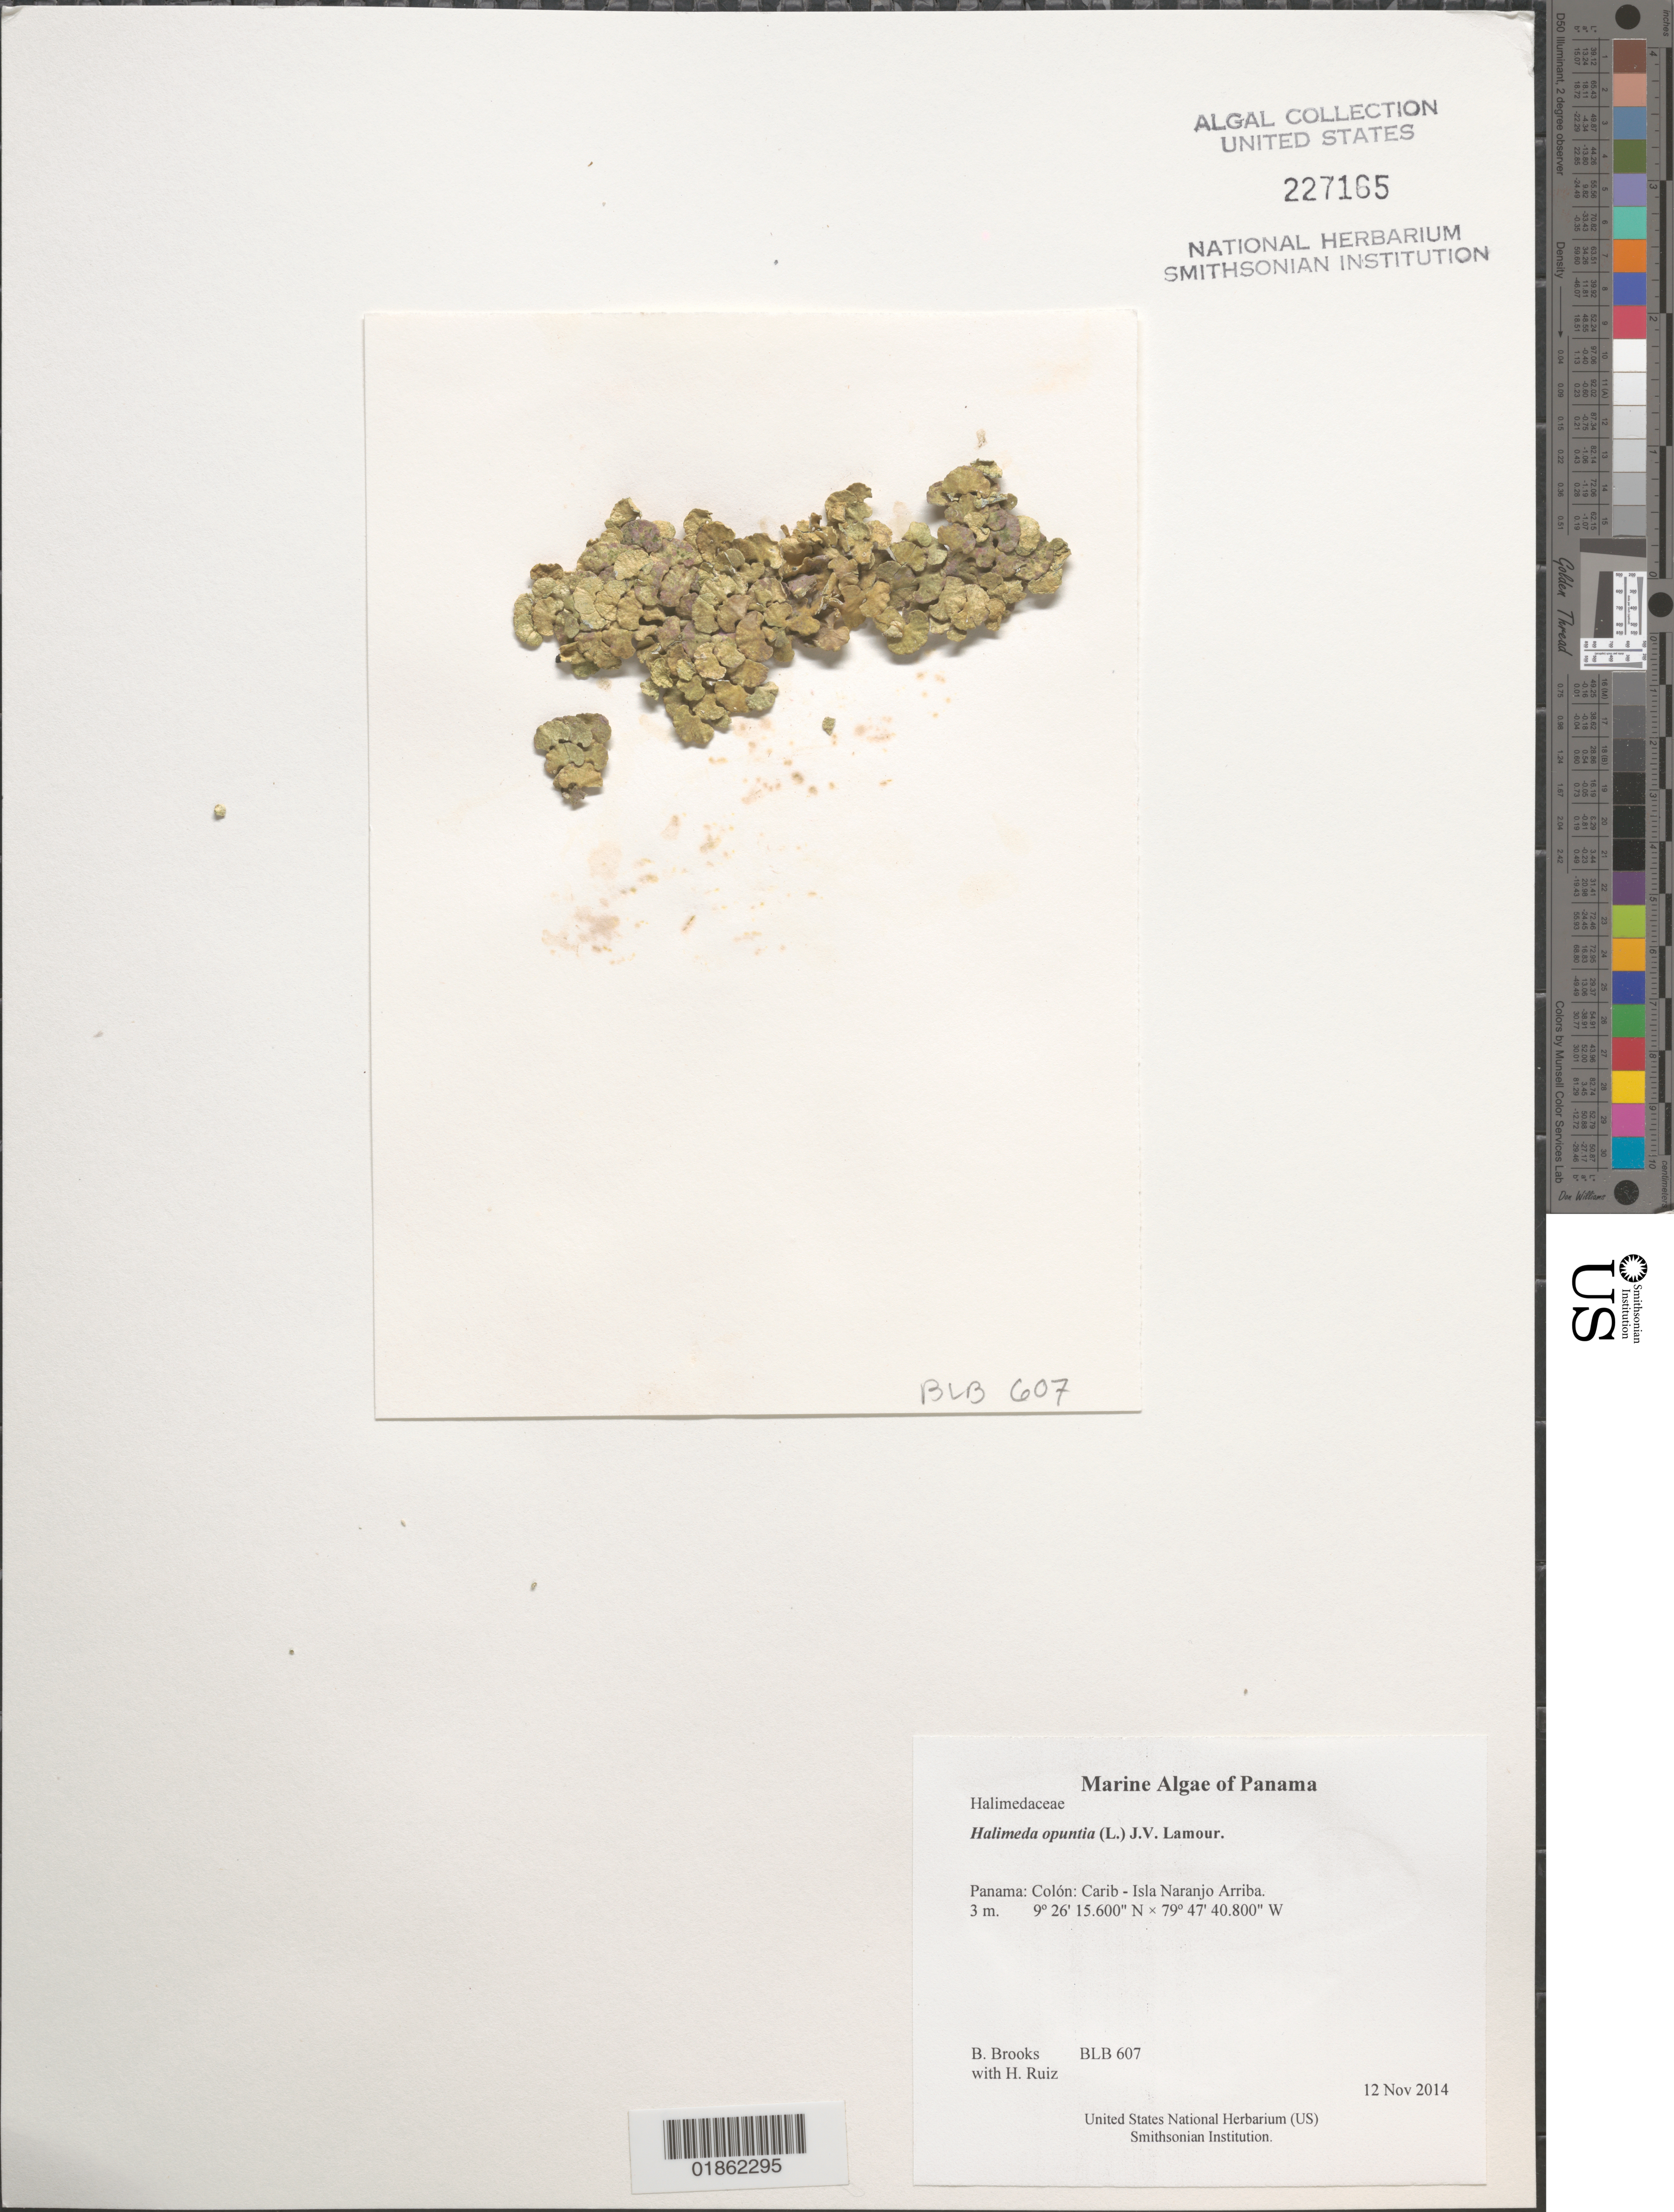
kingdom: Plantae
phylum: Chlorophyta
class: Ulvophyceae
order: Bryopsidales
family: Halimedaceae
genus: Halimeda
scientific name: Halimeda opuntia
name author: (L.) J.V.Lamouroux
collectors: B. Brooks & H. Ruiz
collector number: BLB 607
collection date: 2014-11-12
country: Panama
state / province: Colón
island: Naranjo Arriba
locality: Carib - Isla Naranjo Arriba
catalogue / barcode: US 227165